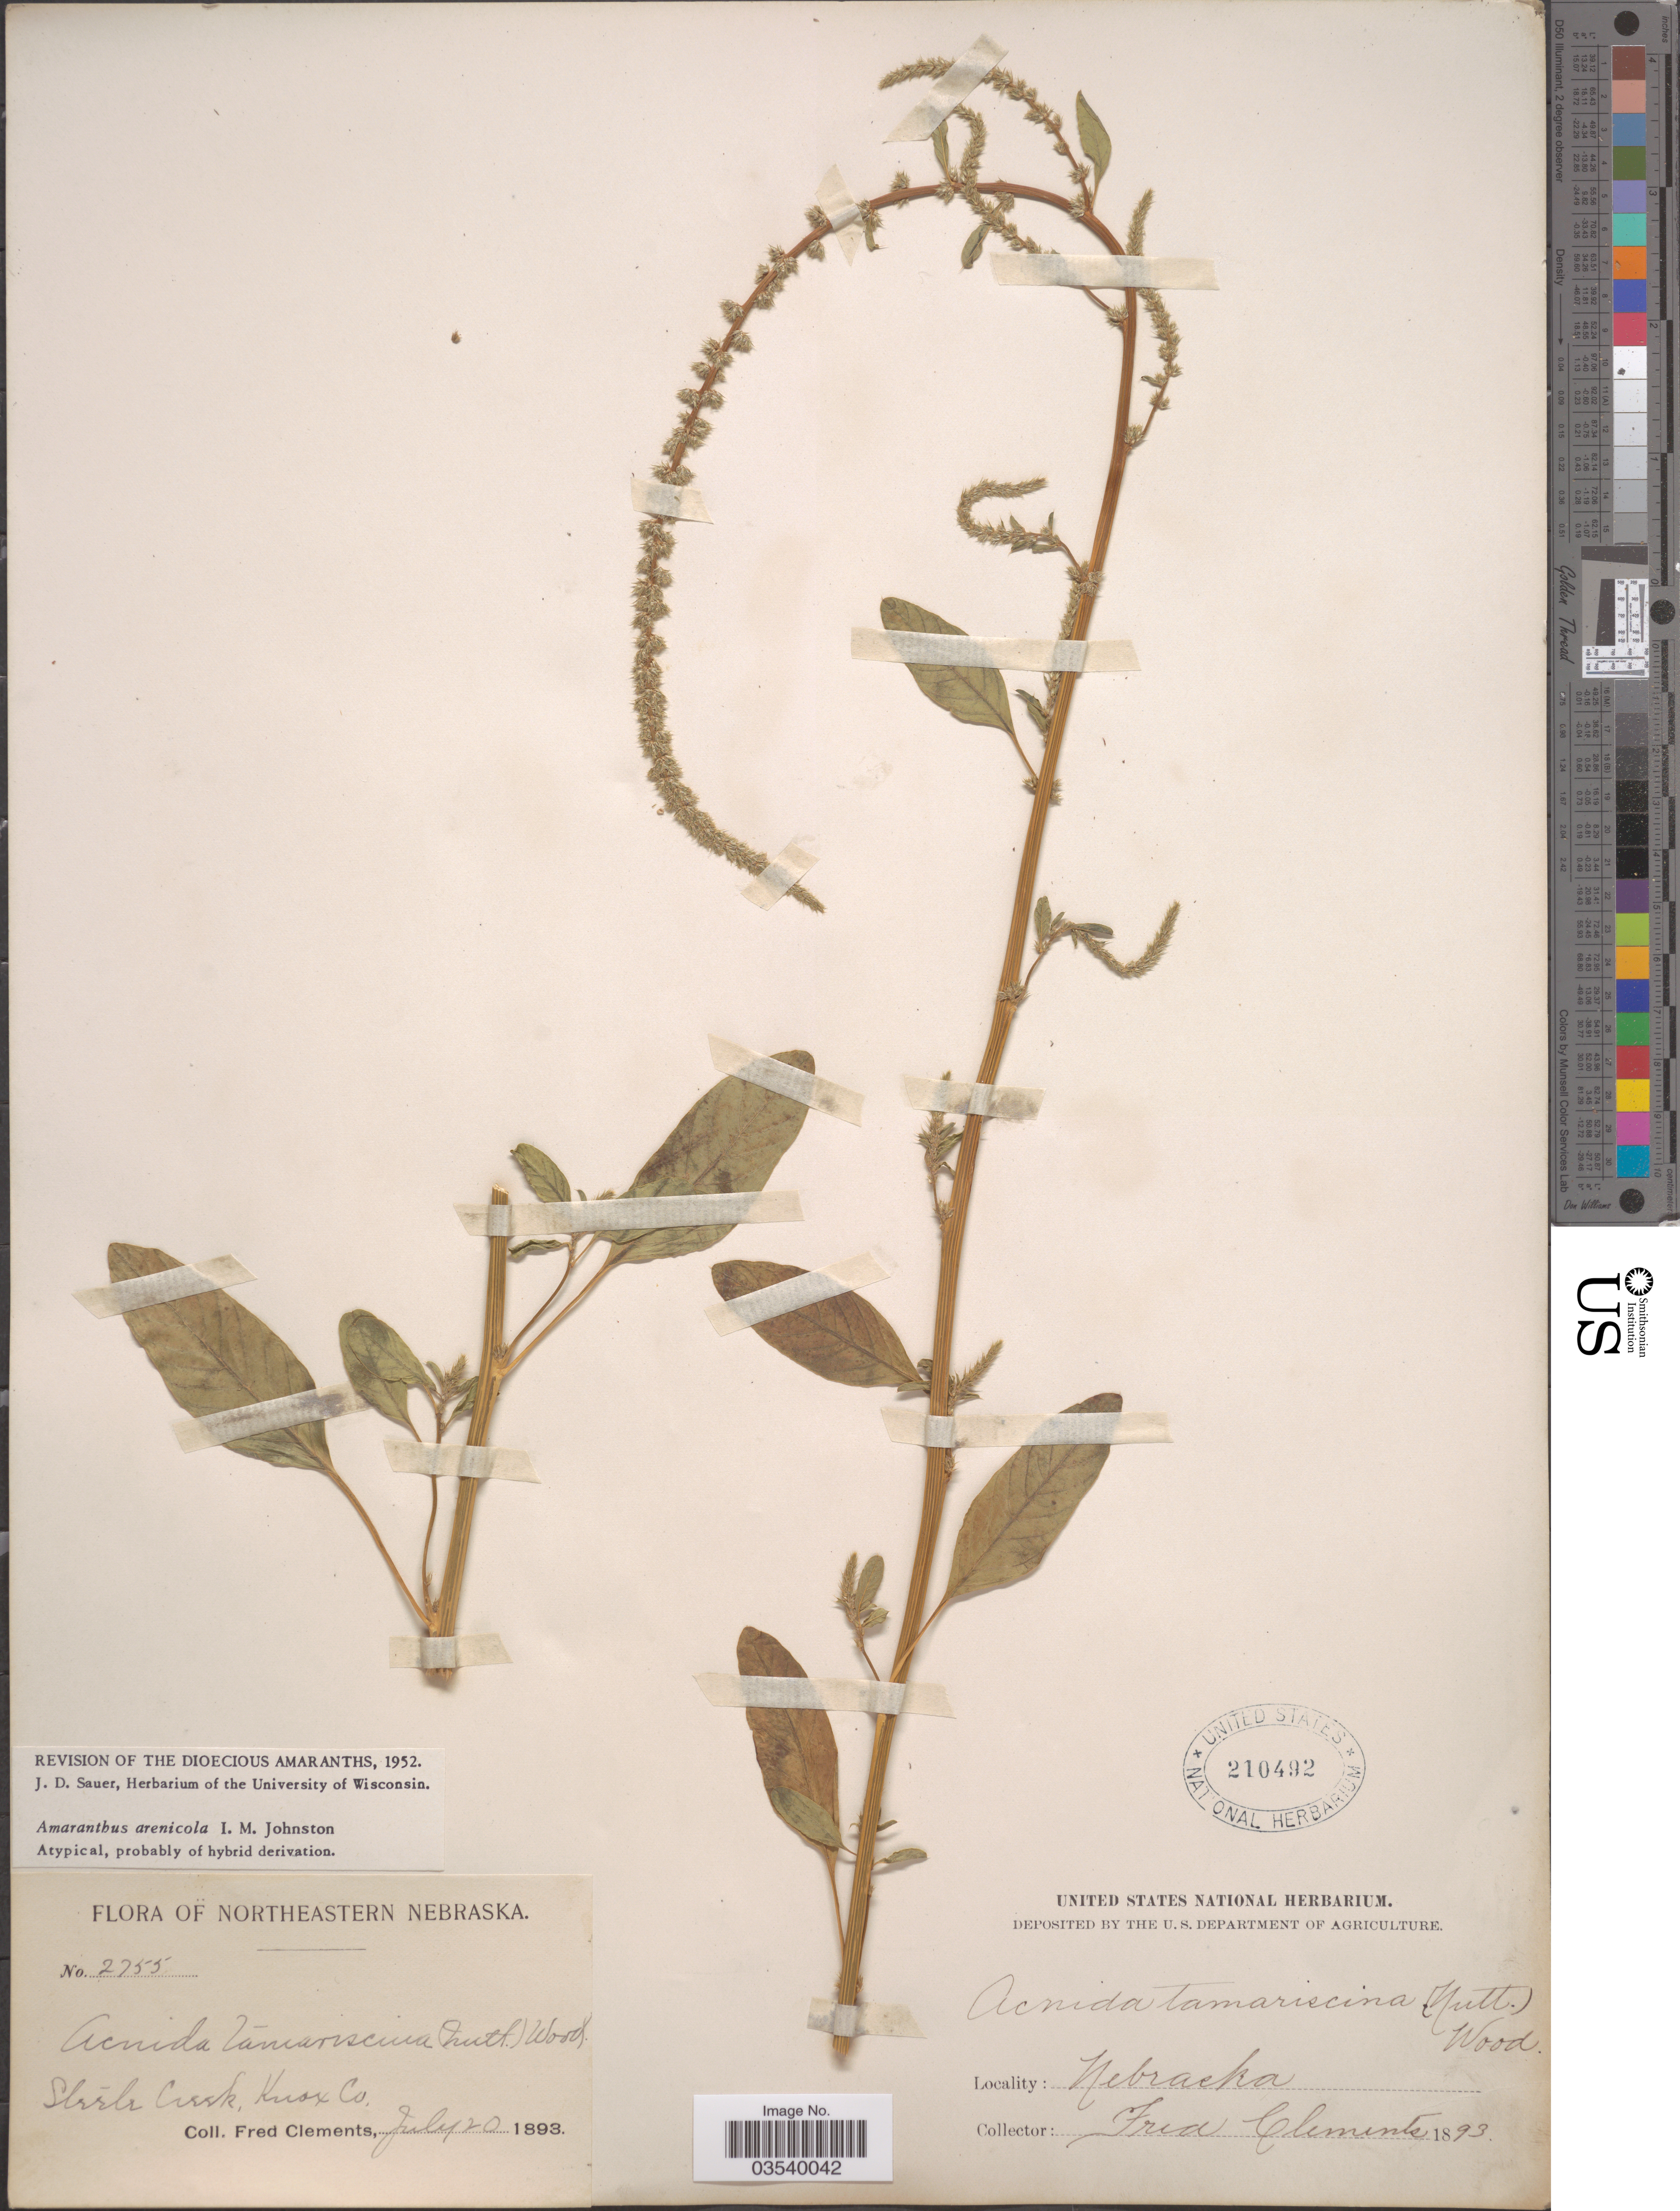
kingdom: Plantae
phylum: Tracheophyta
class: Magnoliopsida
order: Caryophyllales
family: Amaranthaceae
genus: Amaranthus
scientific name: Amaranthus arenicola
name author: I.M. Johnst.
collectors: F. E. Clements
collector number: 2755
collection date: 1893-07-20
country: United States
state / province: Nebraska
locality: Northeastern Nebraska. Steele Creek, Knox Co.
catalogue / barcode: US 210492